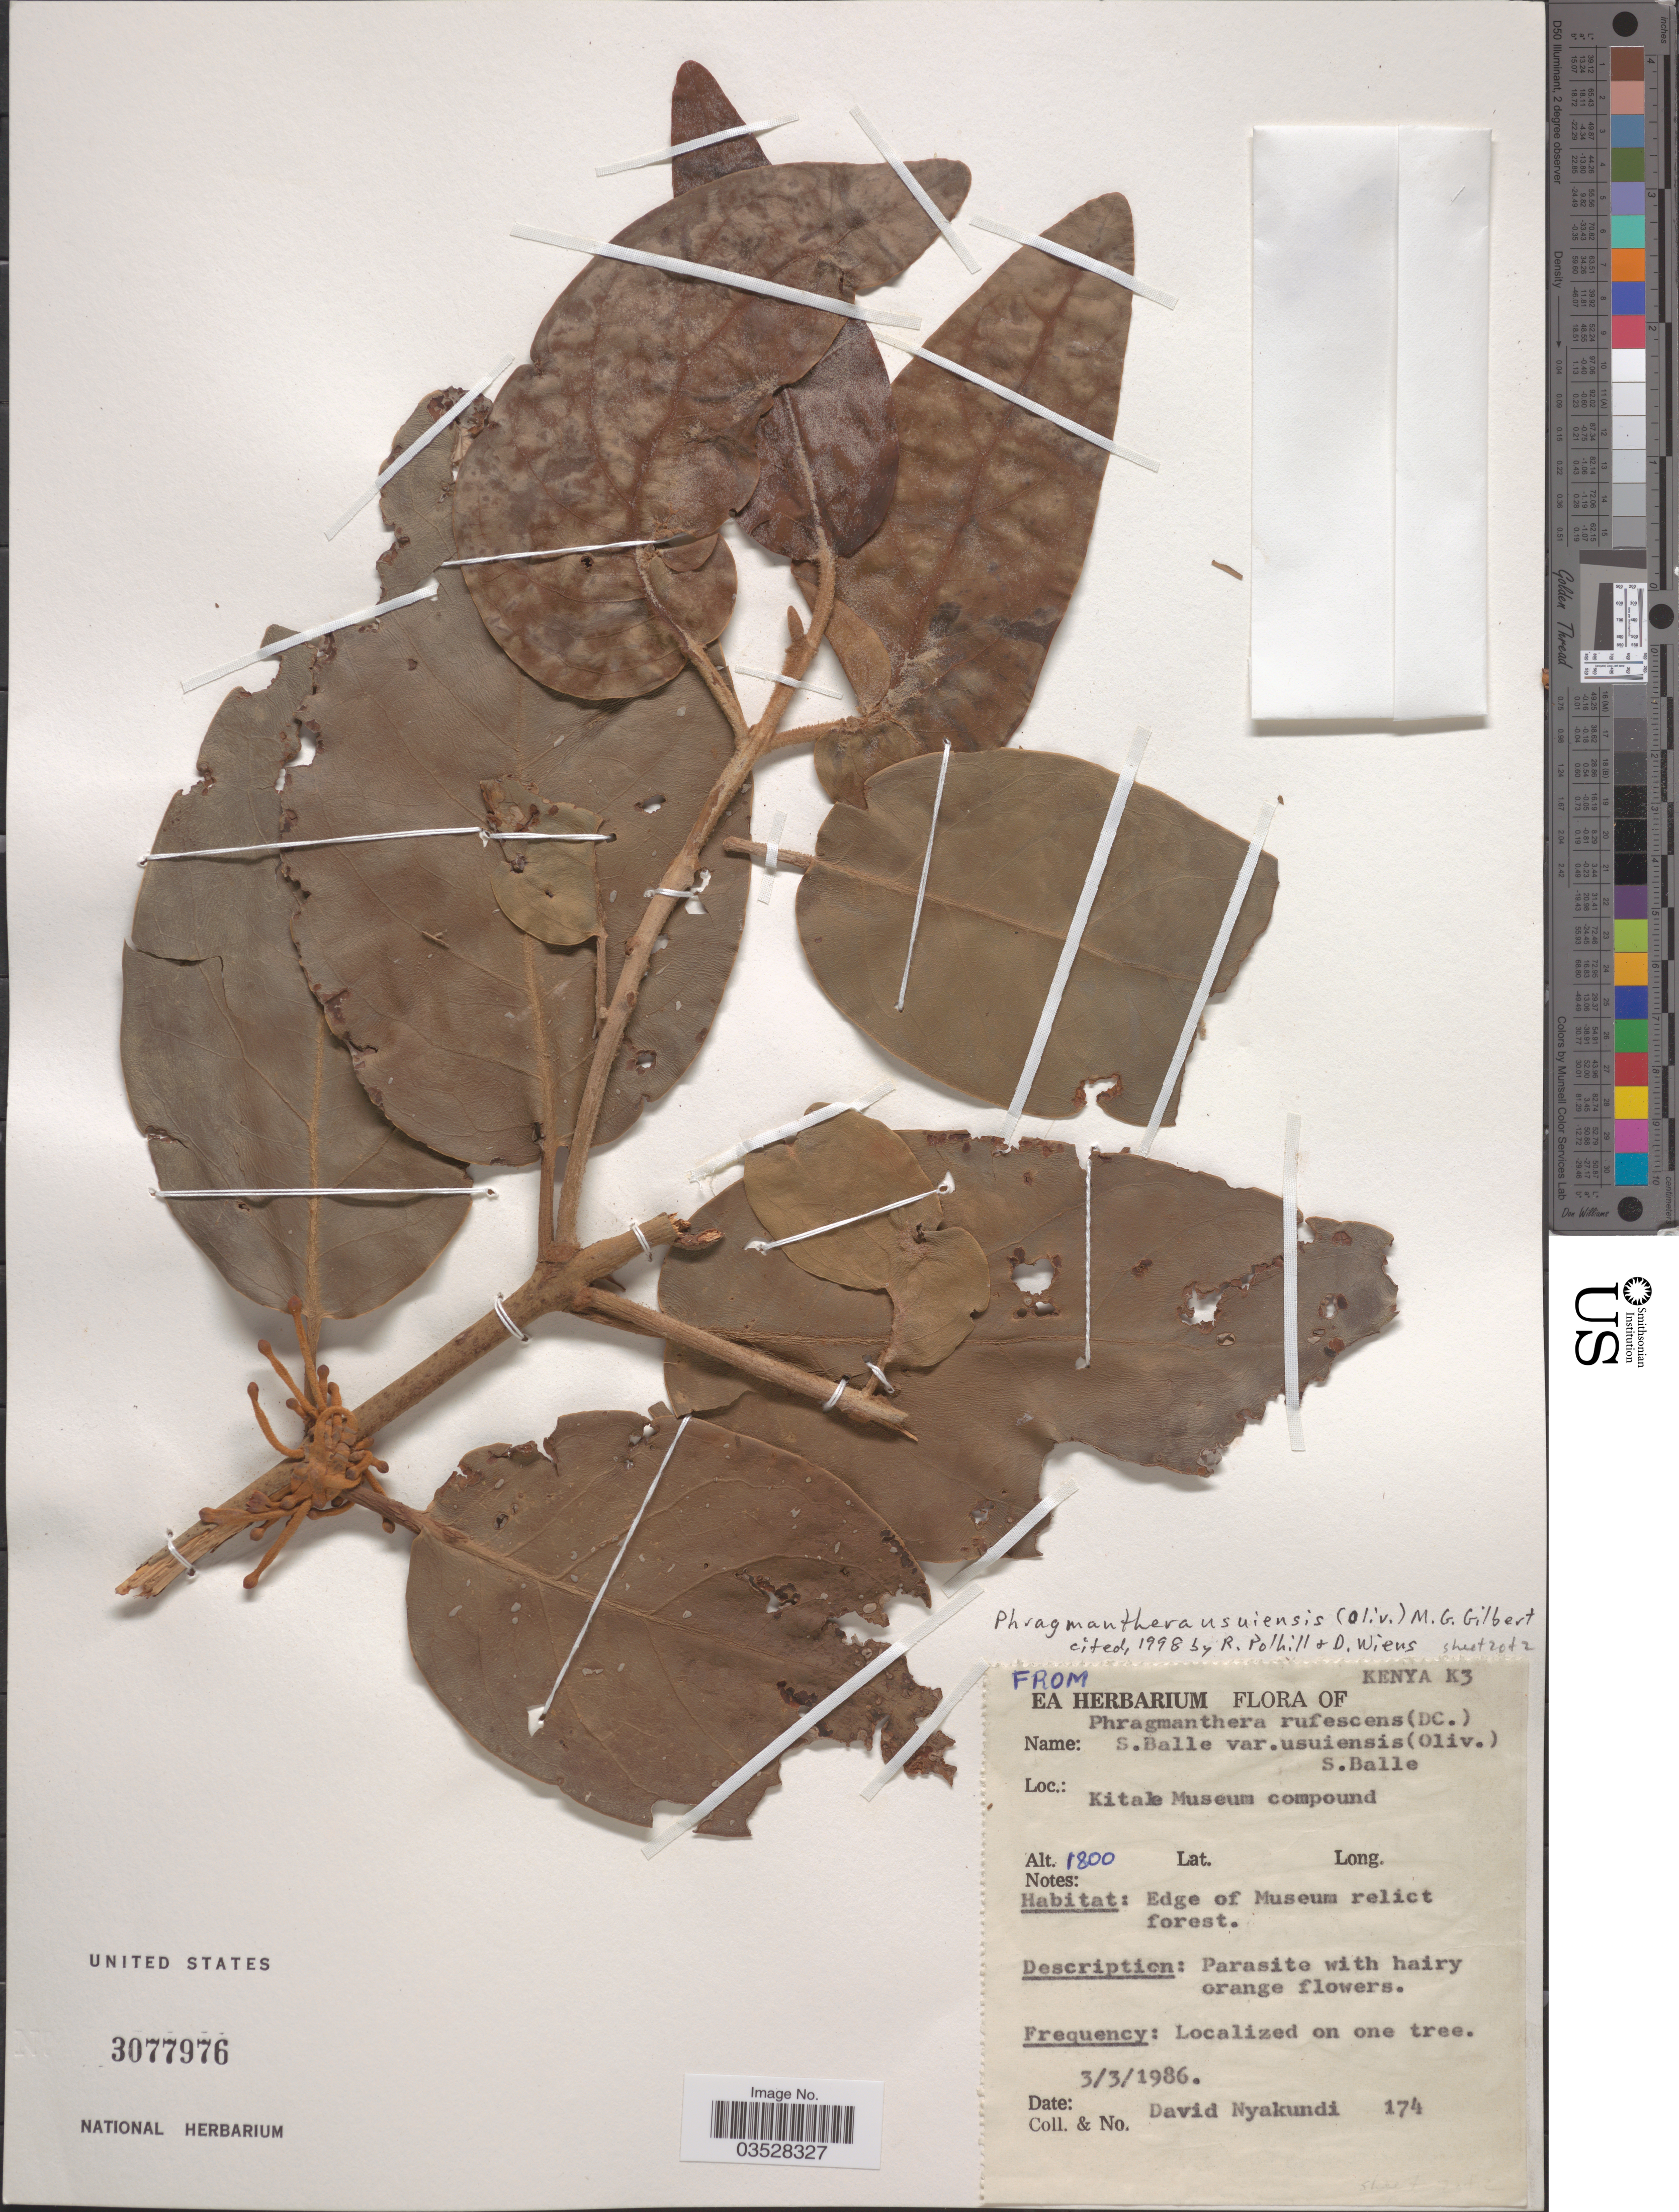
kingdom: Plantae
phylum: Tracheophyta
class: Magnoliopsida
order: Santalales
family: Loranthaceae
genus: Phragmanthera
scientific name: Phragmanthera usuiensis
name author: (Oliv.) M.G. Gilbert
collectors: D. Nyakundi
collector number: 174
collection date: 1986-03-03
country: Kenya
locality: K3. Kitale Museum compound. Edge of Museum relict forest.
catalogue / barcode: US 3077976